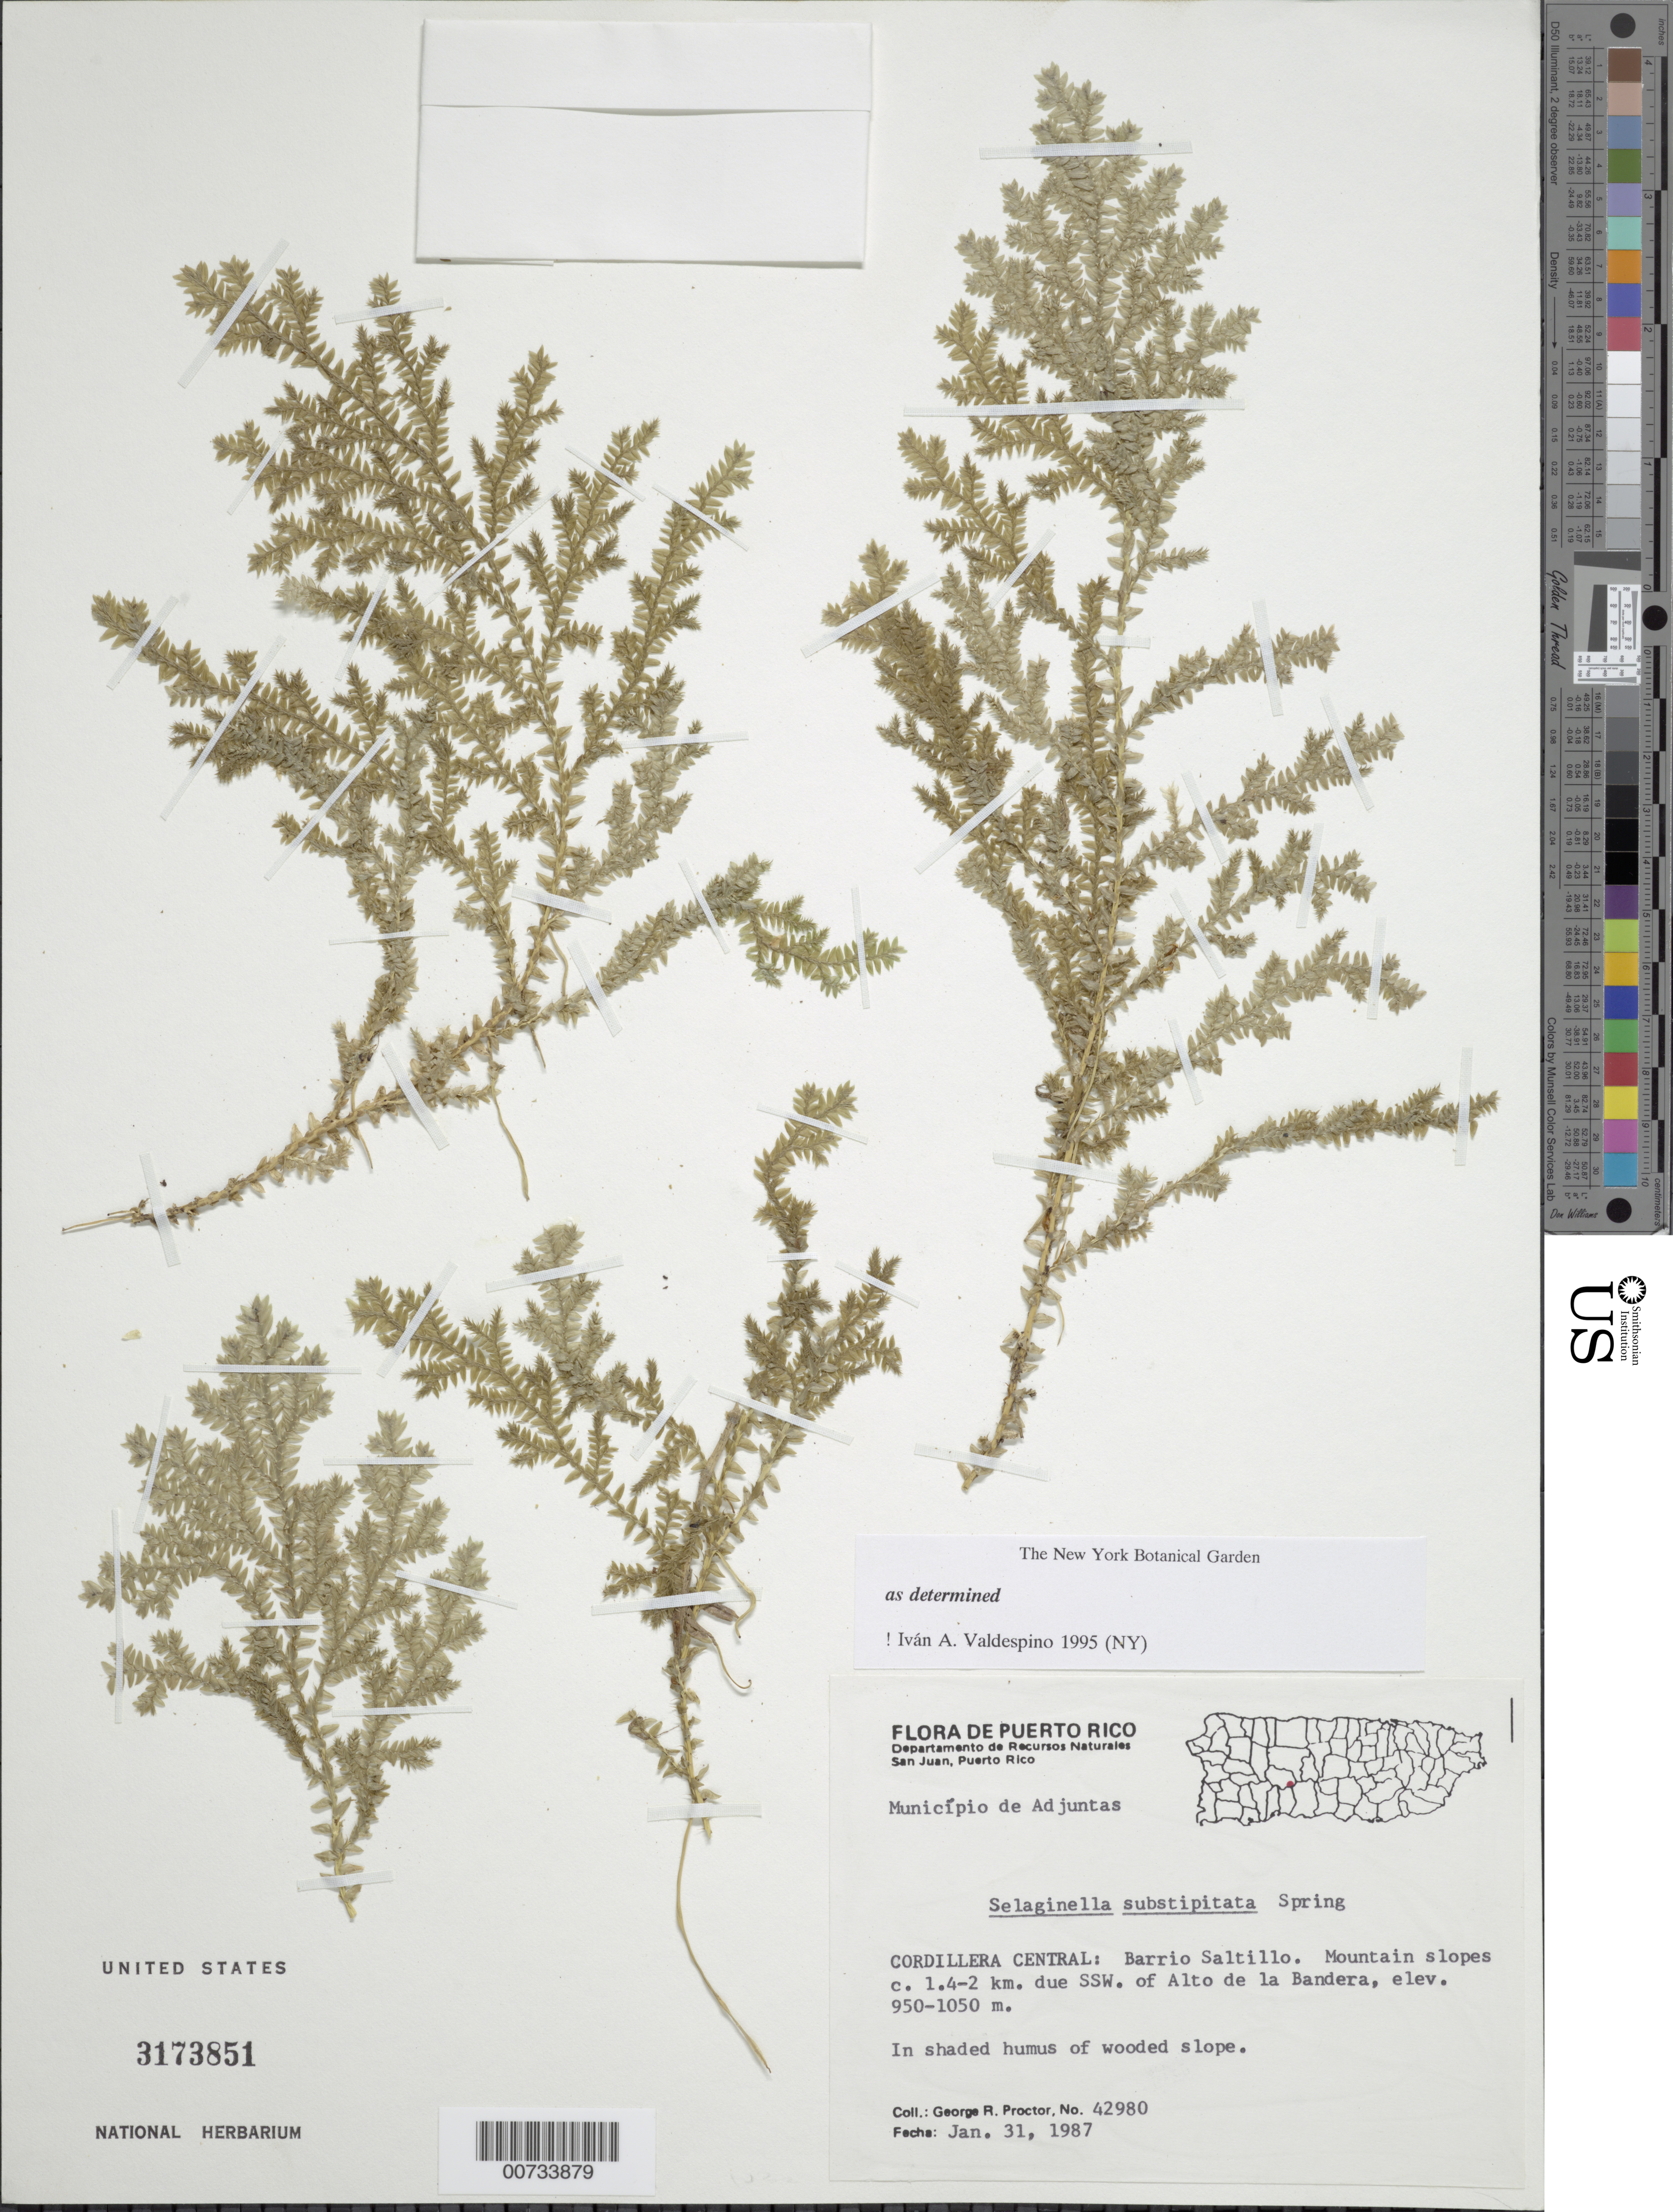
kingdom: Plantae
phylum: Tracheophyta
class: Lycopodiopsida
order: Selaginellales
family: Selaginellaceae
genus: Selaginella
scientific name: Selaginella substipitata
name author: Spring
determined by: Valdespino, I. A., (PMA), Universidad de Panama (PANAMA)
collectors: G. R. Proctor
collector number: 42980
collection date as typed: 31 Jan 1987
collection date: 1987-01-31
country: Puerto Rico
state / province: Adjuntas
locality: Mun. Adjuntas, Cordillera Central: Barrio Saltillo, mountain slopes c. 1.4-2 km due SSW of Alto de la Bandera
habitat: In shaded humus of wooded slope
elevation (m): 950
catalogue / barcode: US 3173851